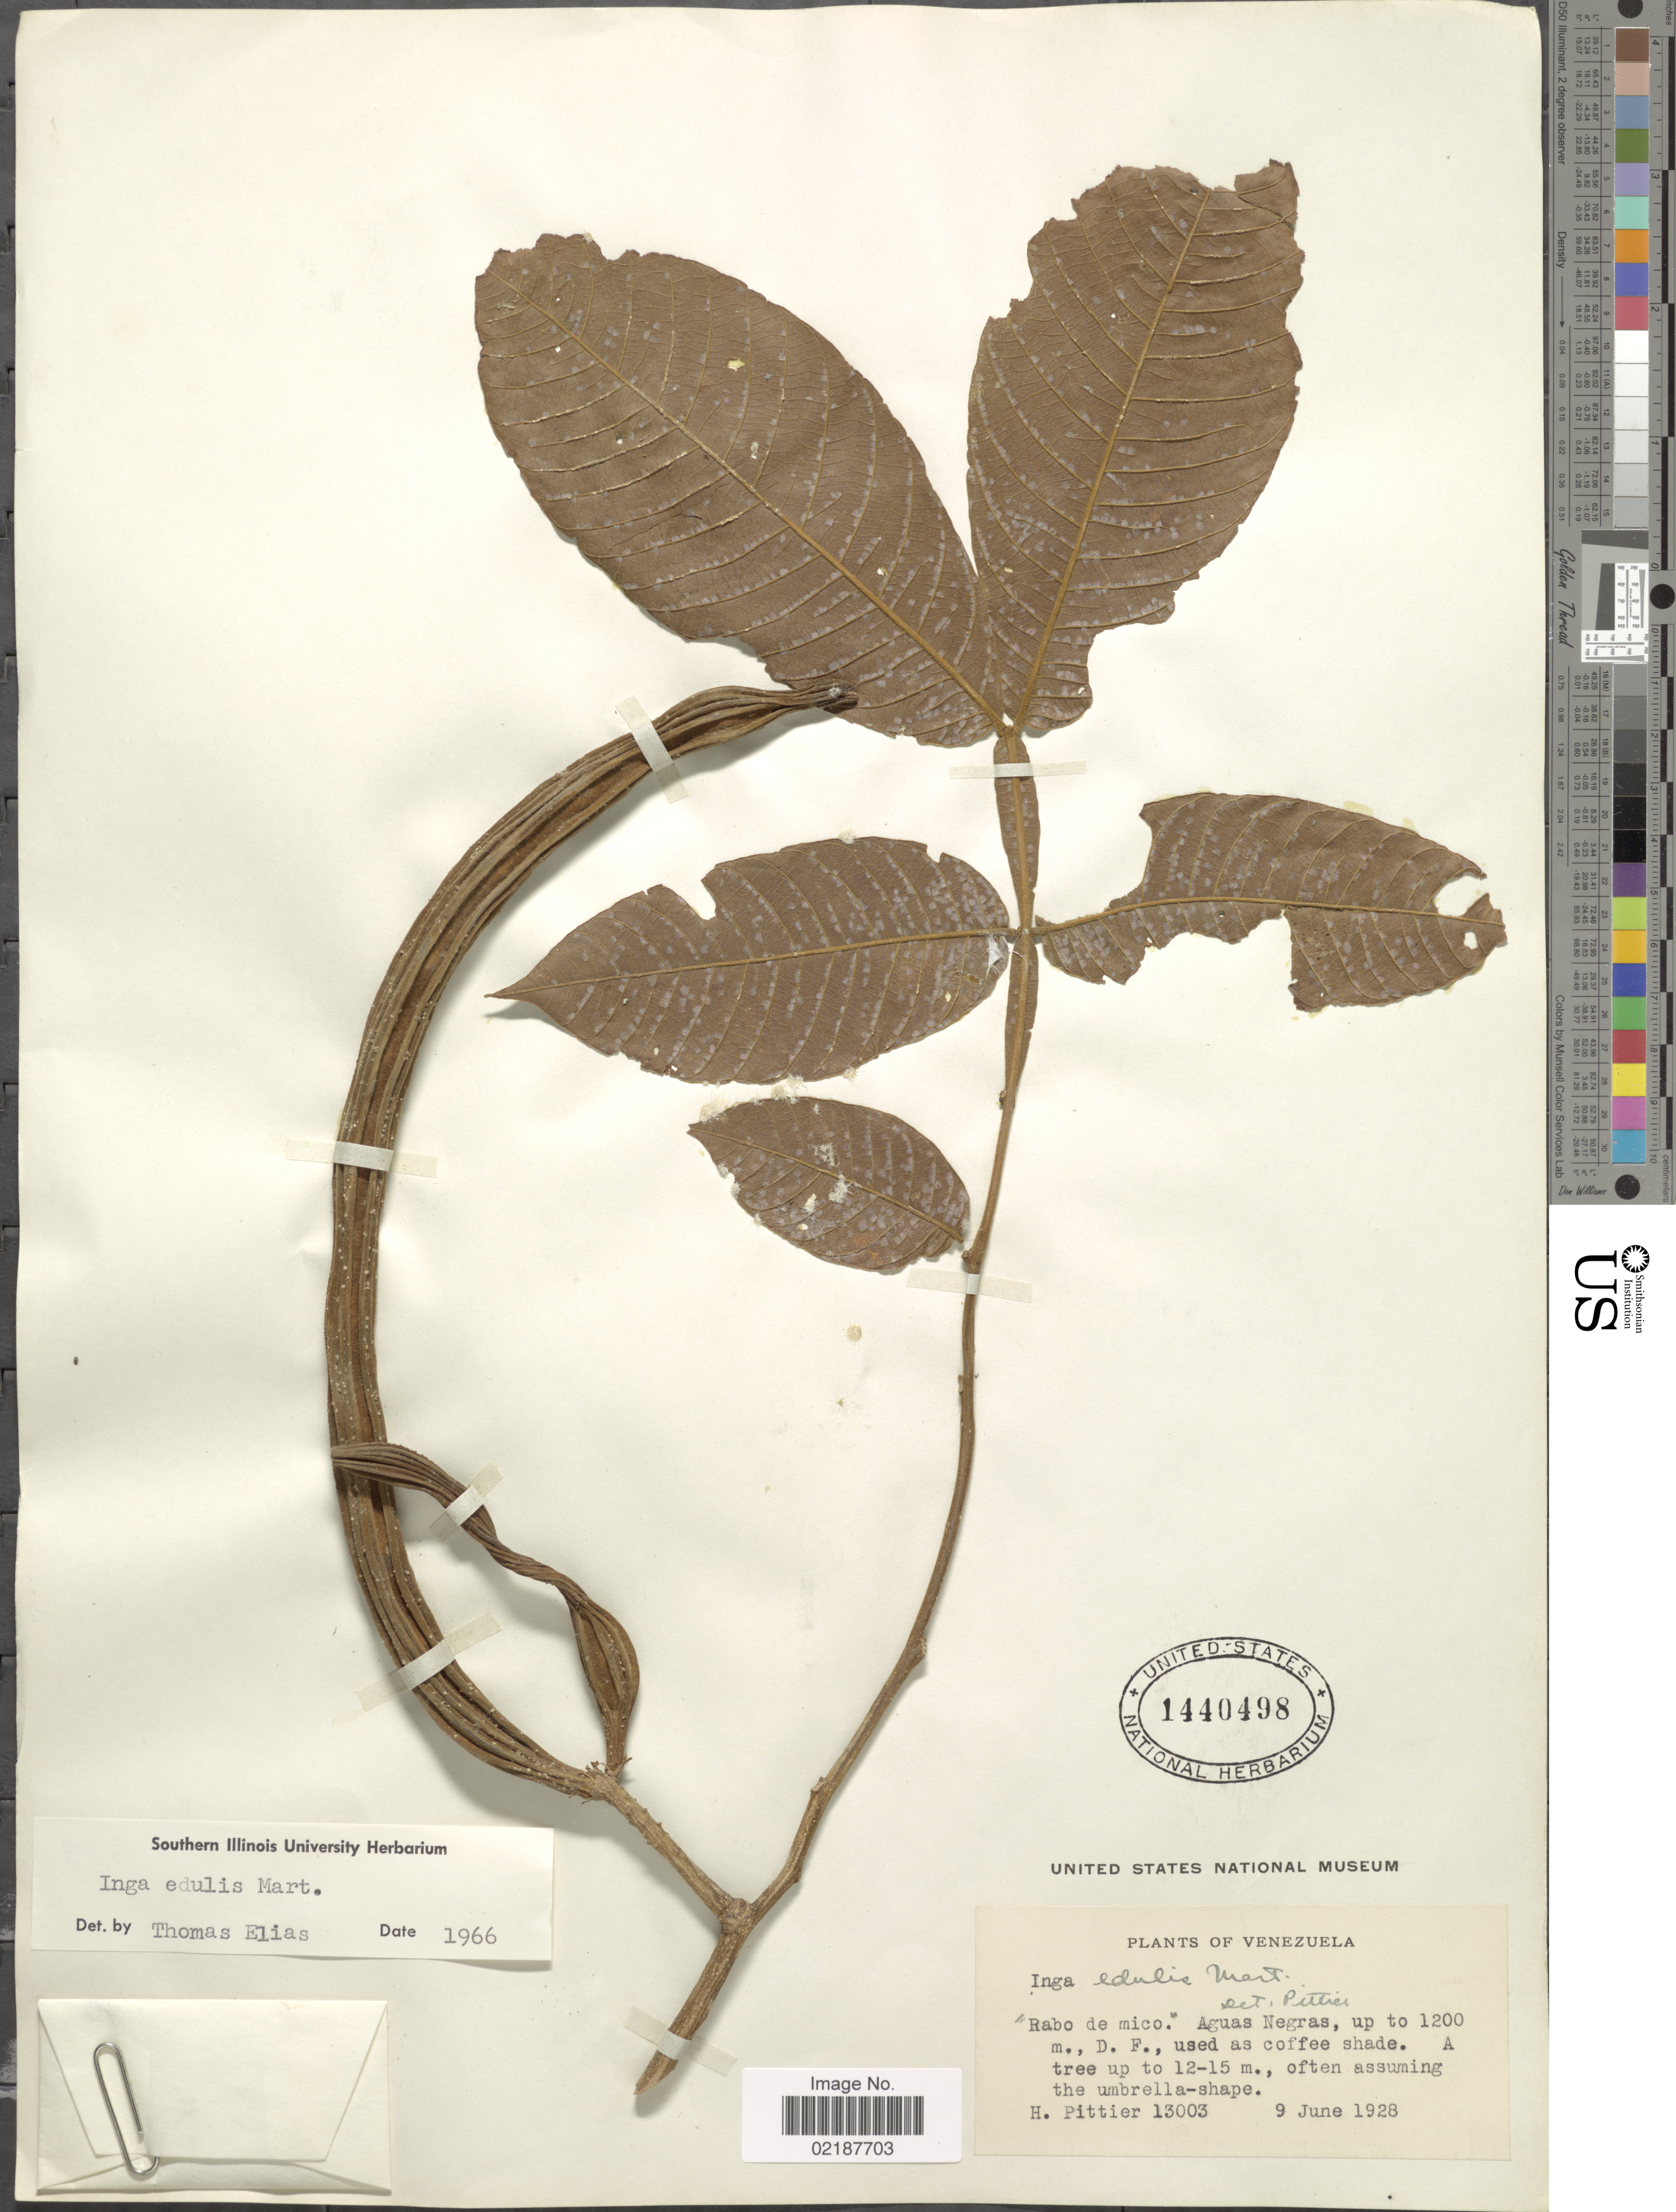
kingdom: Plantae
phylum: Tracheophyta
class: Magnoliopsida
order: Fabales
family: Fabaceae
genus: Inga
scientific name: Inga edulis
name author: Mart.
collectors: H. F. Pittier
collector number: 13003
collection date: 1928-06-09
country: Venezuela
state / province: Distrito Federal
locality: Rabo de mico, Aguas Negras, D.F.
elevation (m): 1200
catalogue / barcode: US 1440498